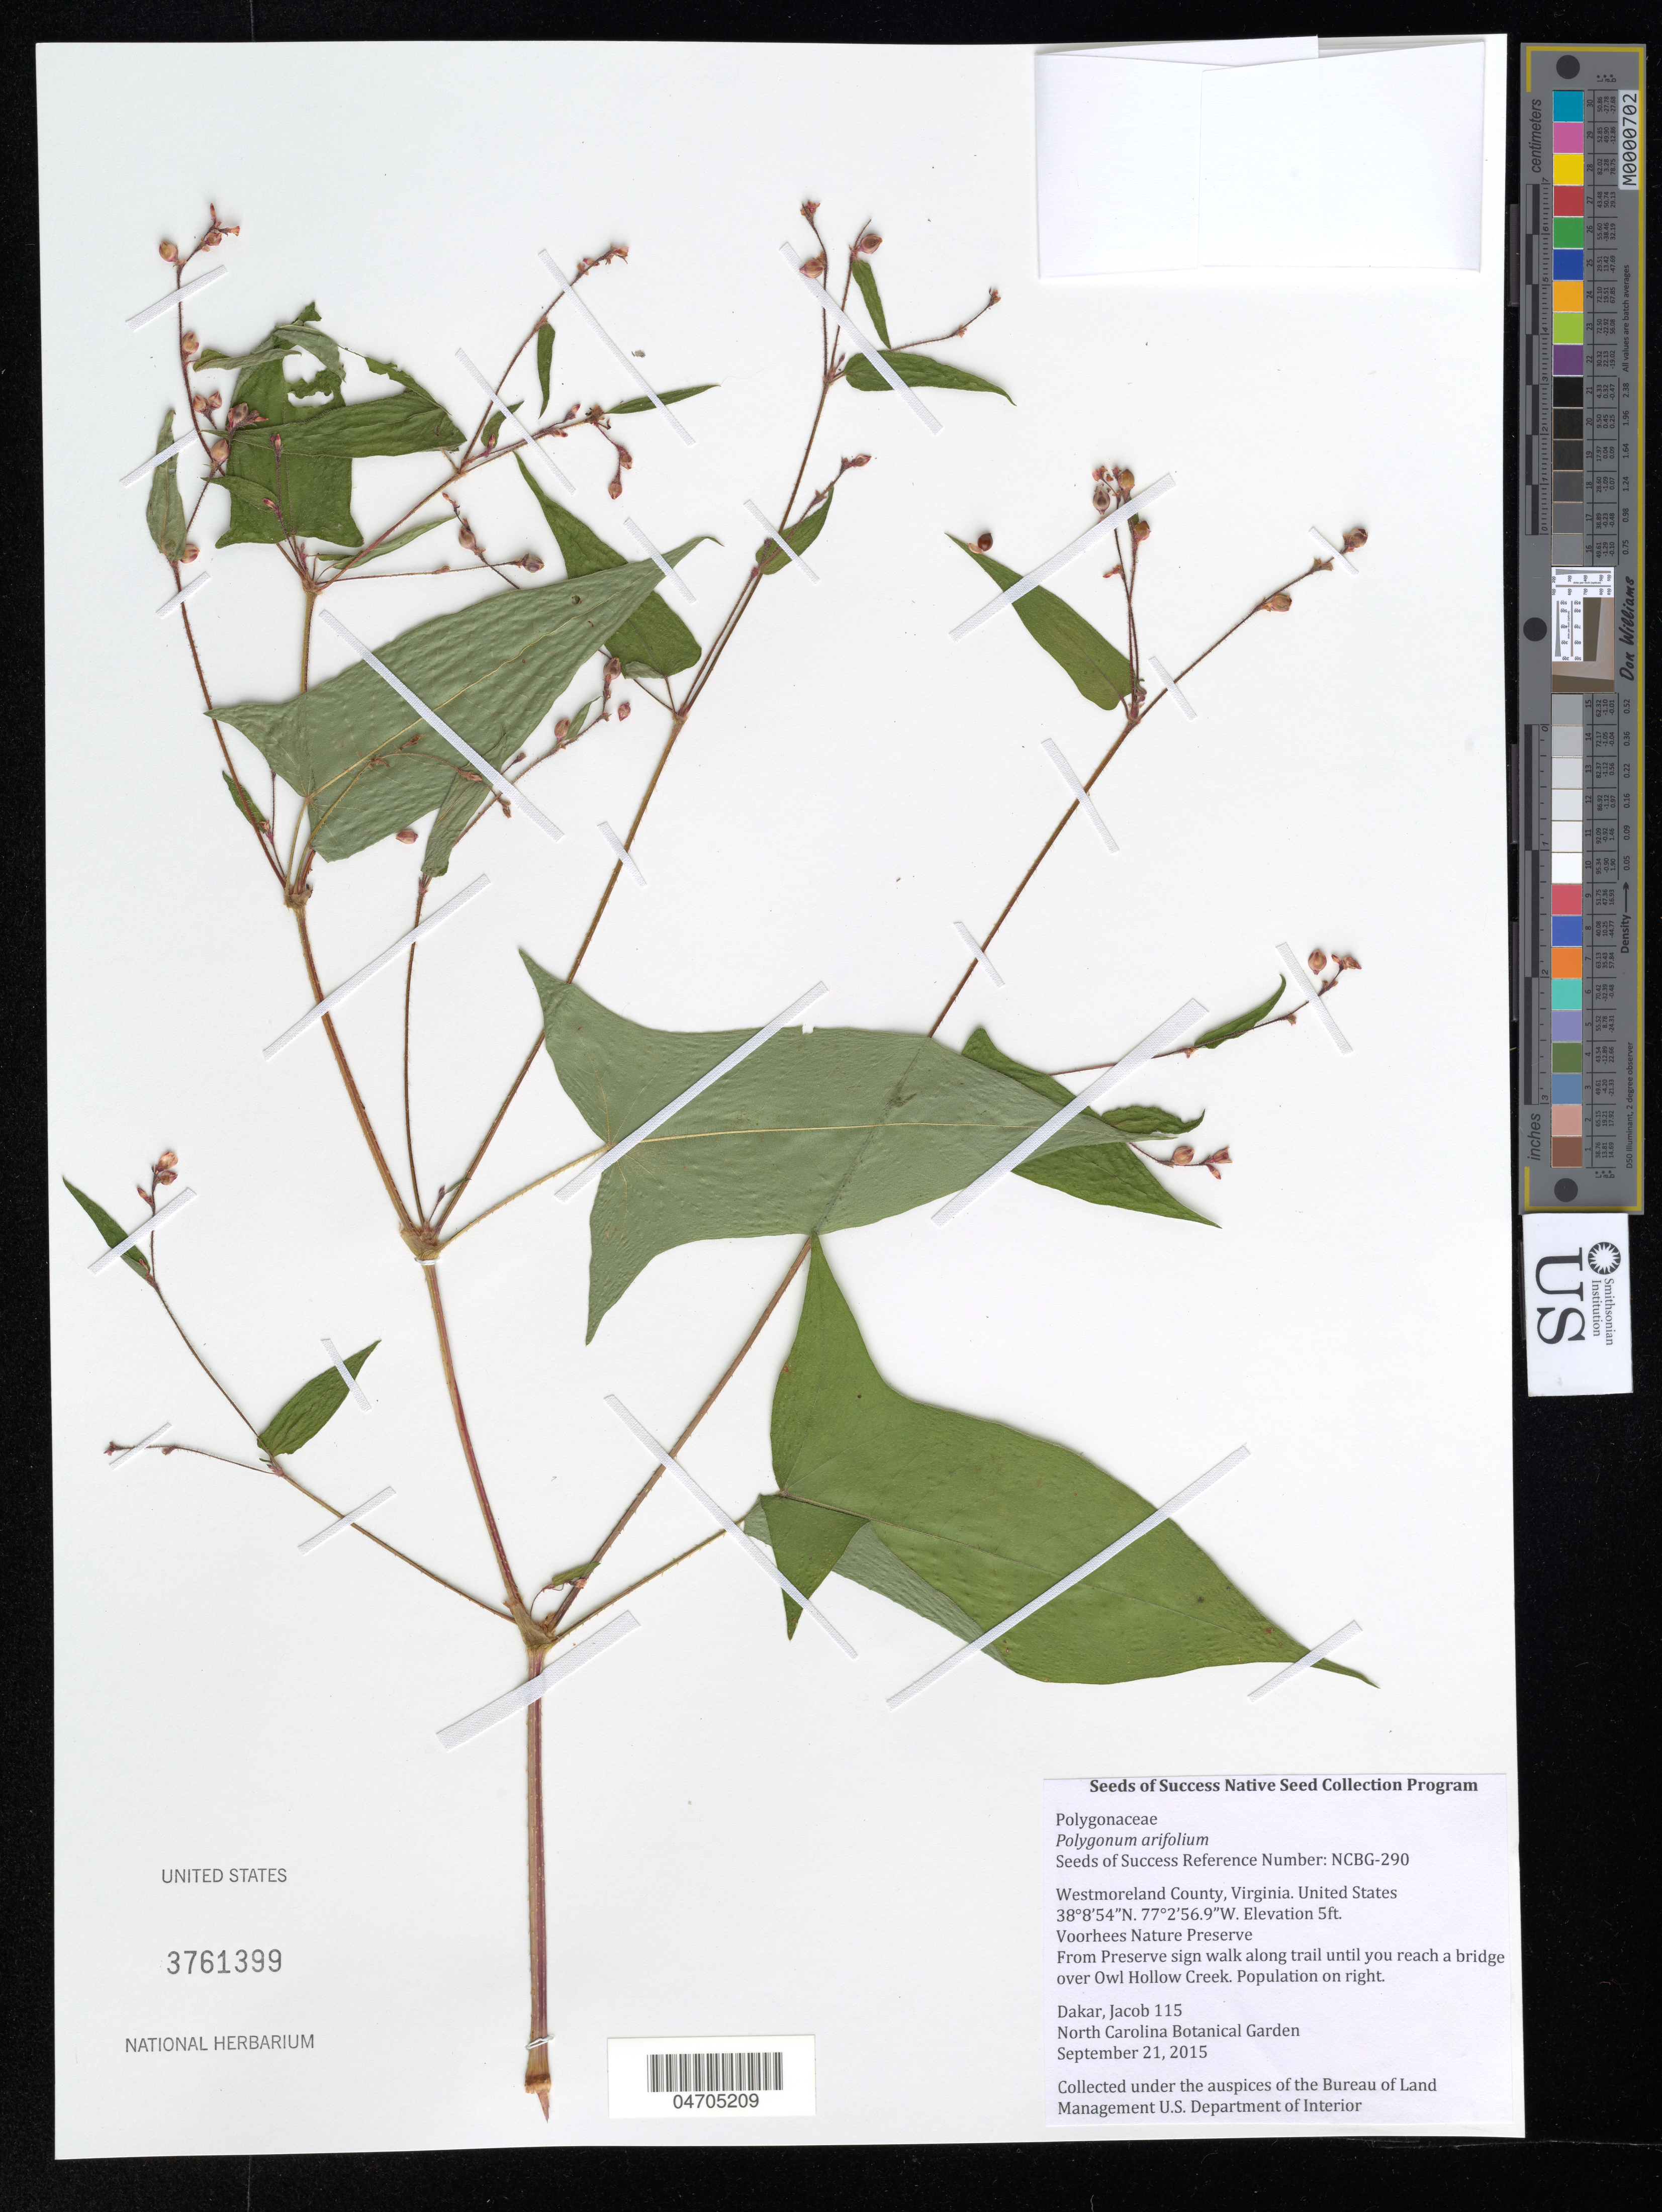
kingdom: Plantae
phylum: Tracheophyta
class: Magnoliopsida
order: Caryophyllales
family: Polygonaceae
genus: Polygonum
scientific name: Polygonum arifolium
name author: L.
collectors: J. Dakar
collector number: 115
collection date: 2015-09-21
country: United States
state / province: Virginia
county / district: Westmoreland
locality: Westmoreland County. Voorhees Nature Preserve. From Preserve sign walk along trail until you reach a bridge over Owl Hollow Creek.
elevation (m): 2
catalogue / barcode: US 3761399